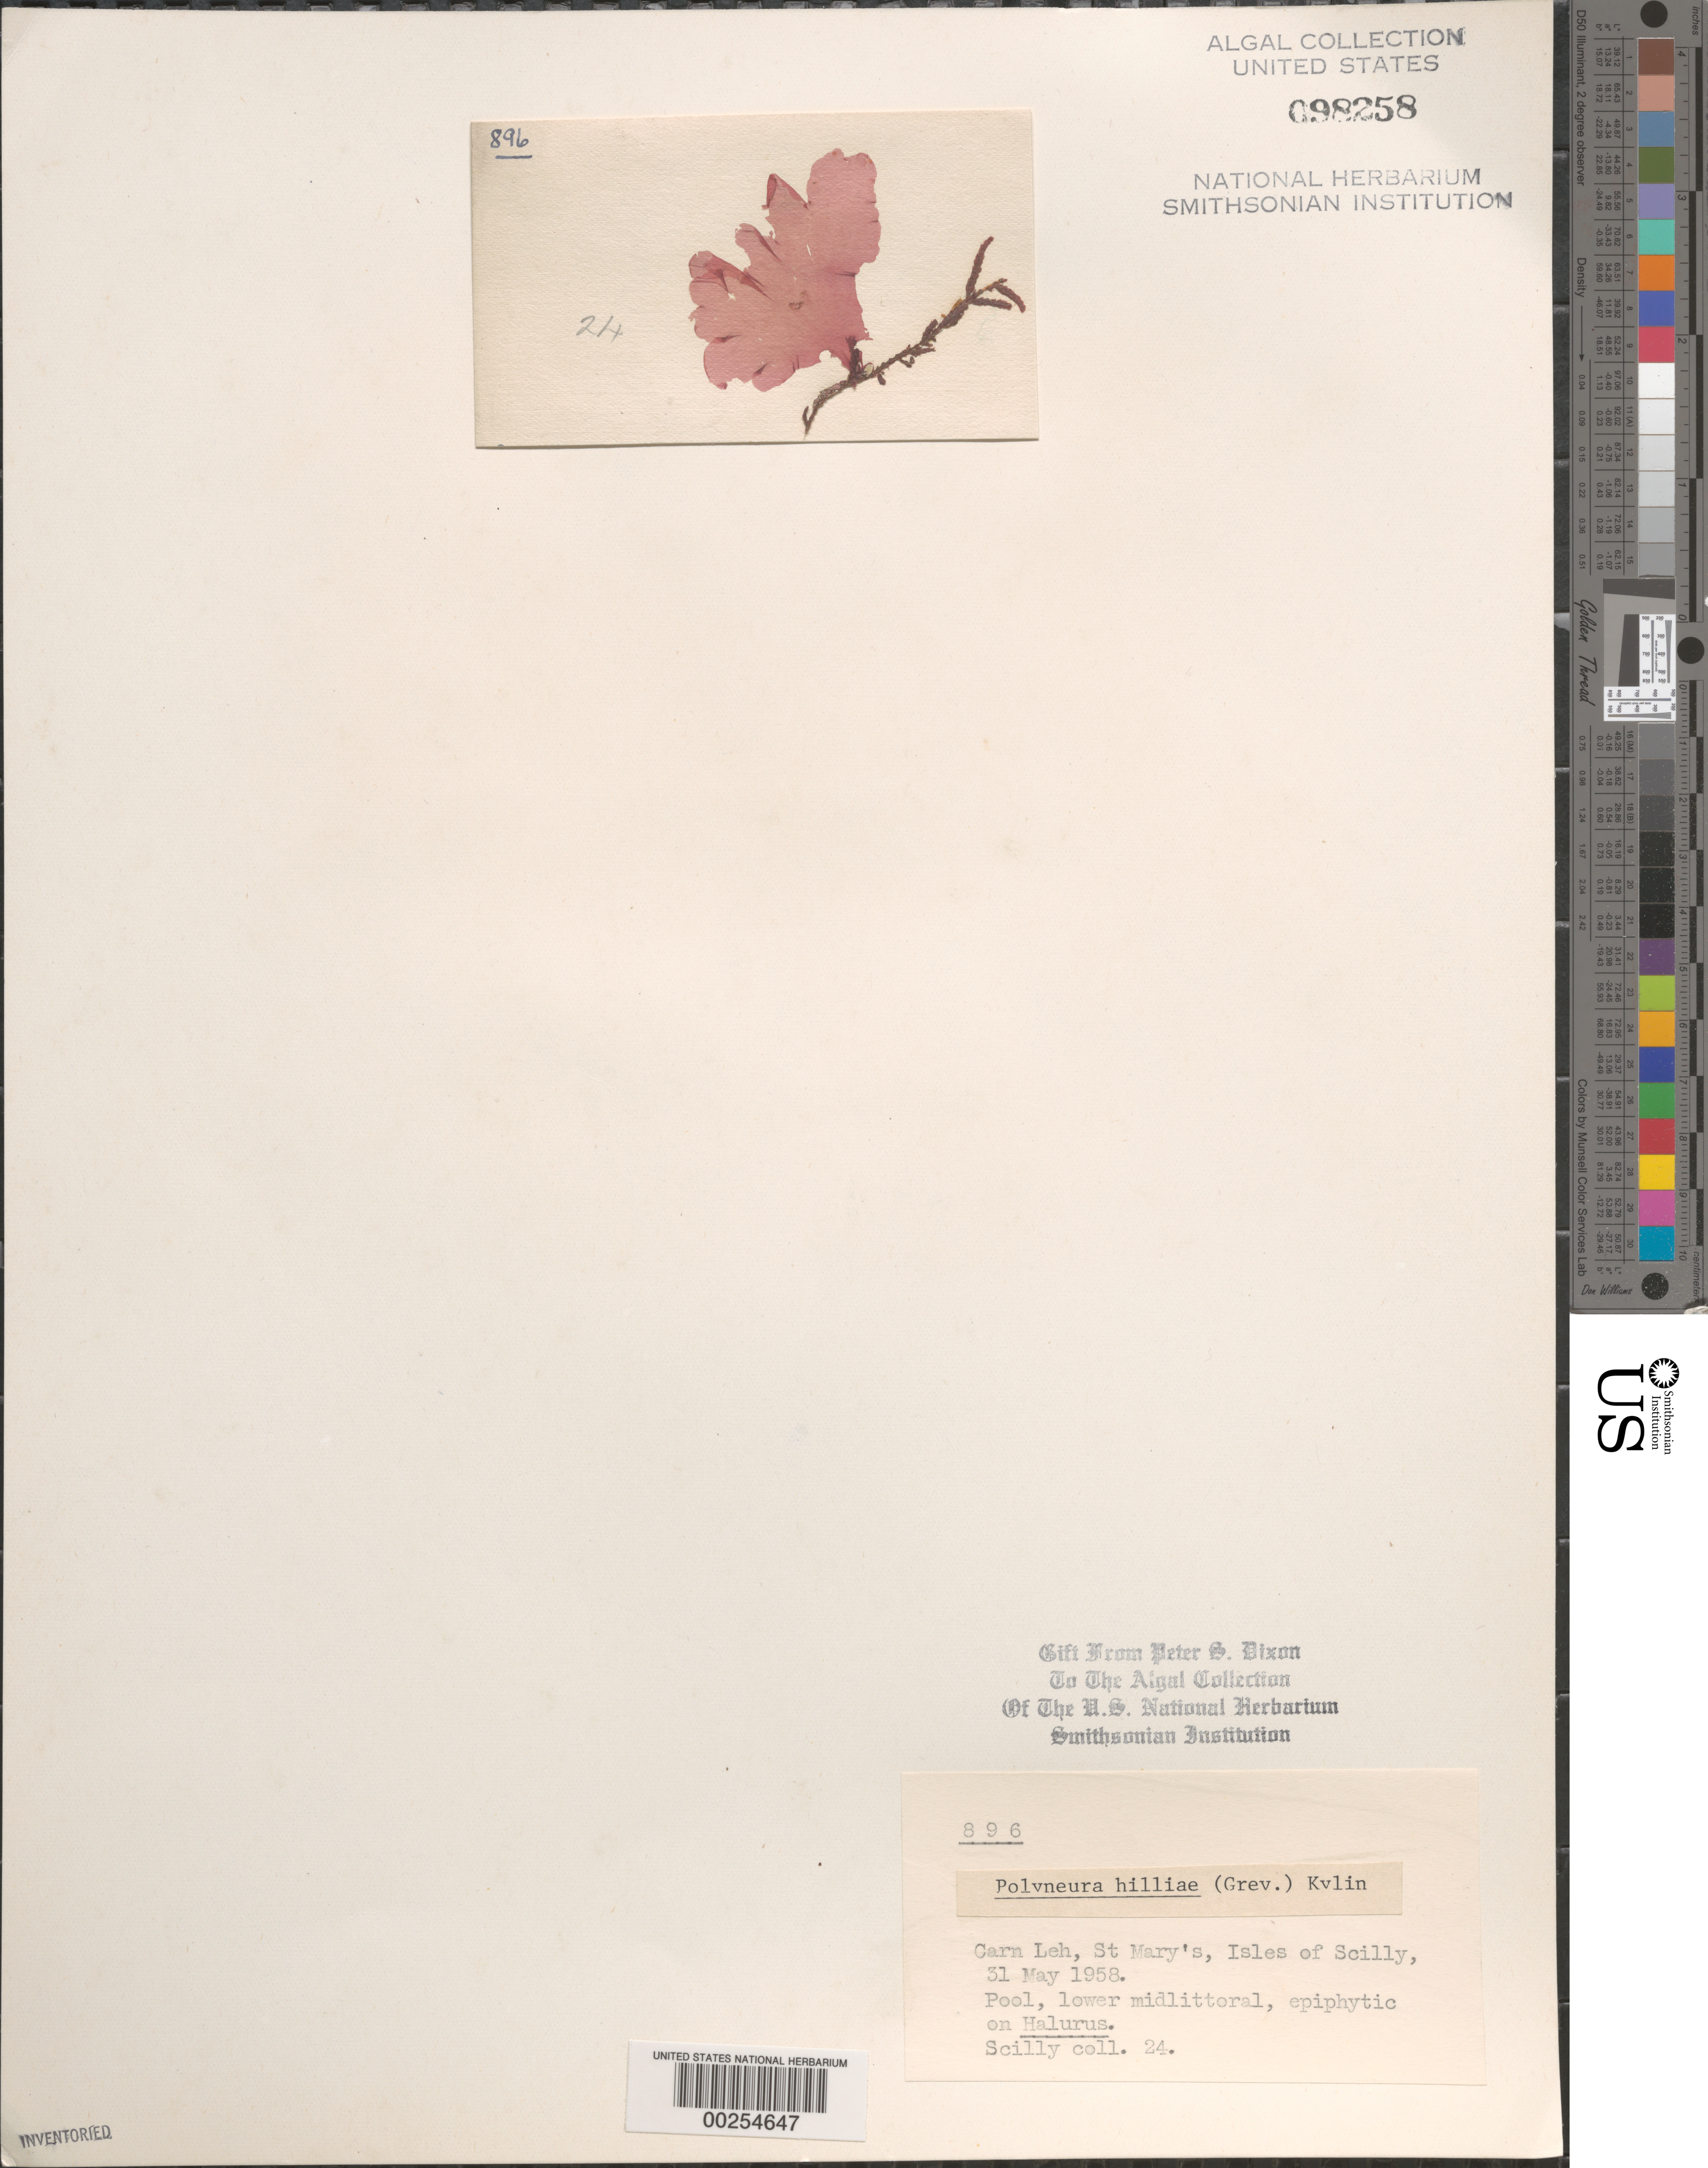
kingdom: Plantae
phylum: Rhodophyta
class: Florideophyceae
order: Ceramiales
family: Delesseriaceae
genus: Polyneura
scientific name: Polyneura bonnemaisonii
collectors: P. S. Dixon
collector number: PSD 896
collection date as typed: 31 May 1958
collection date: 1958-05-31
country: United Kingdom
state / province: England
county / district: Council of the Isles of Scilly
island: St. Mary's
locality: Carn Leh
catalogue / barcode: US 98258